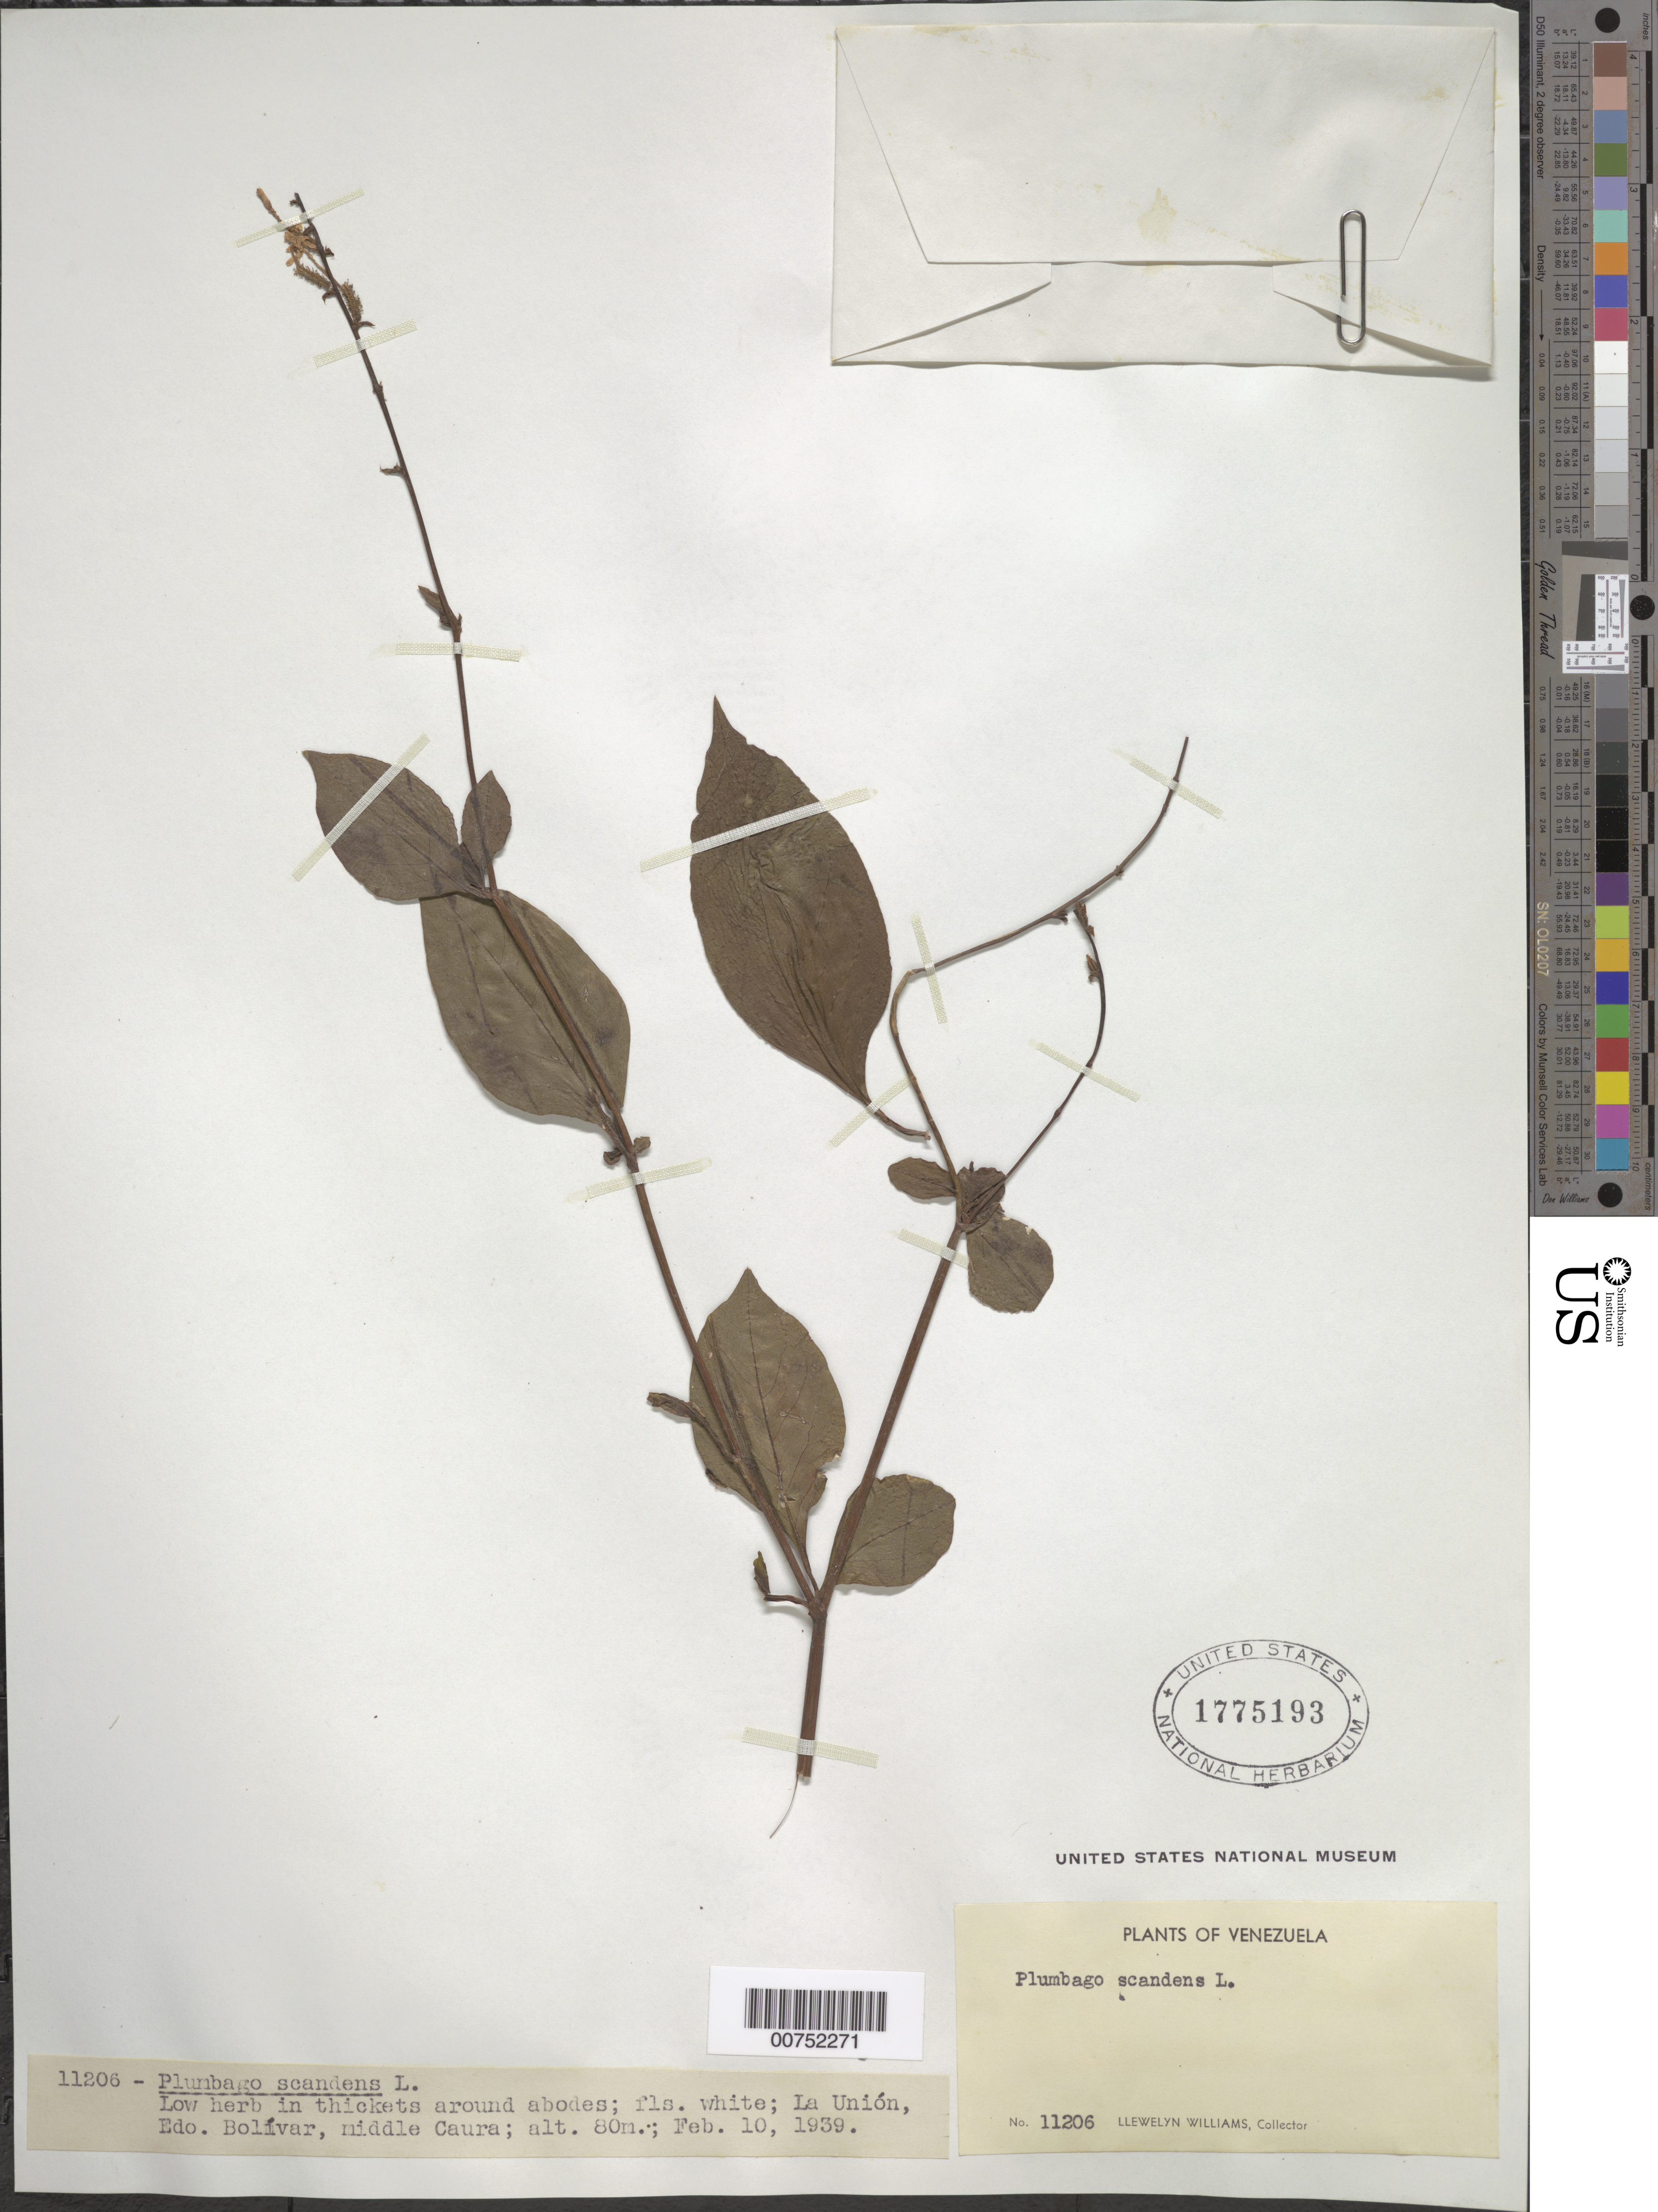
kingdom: Plantae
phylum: Tracheophyta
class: Magnoliopsida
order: Caryophyllales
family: Plumbaginaceae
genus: Plumbago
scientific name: Plumbago scandens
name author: L.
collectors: Ll. Williams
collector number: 11206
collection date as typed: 10-Feb-39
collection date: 1939-02-10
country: Venezuela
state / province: Bolívar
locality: La Unión, Medio Caura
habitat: Thickets around abodes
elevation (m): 80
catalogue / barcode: US 1775193